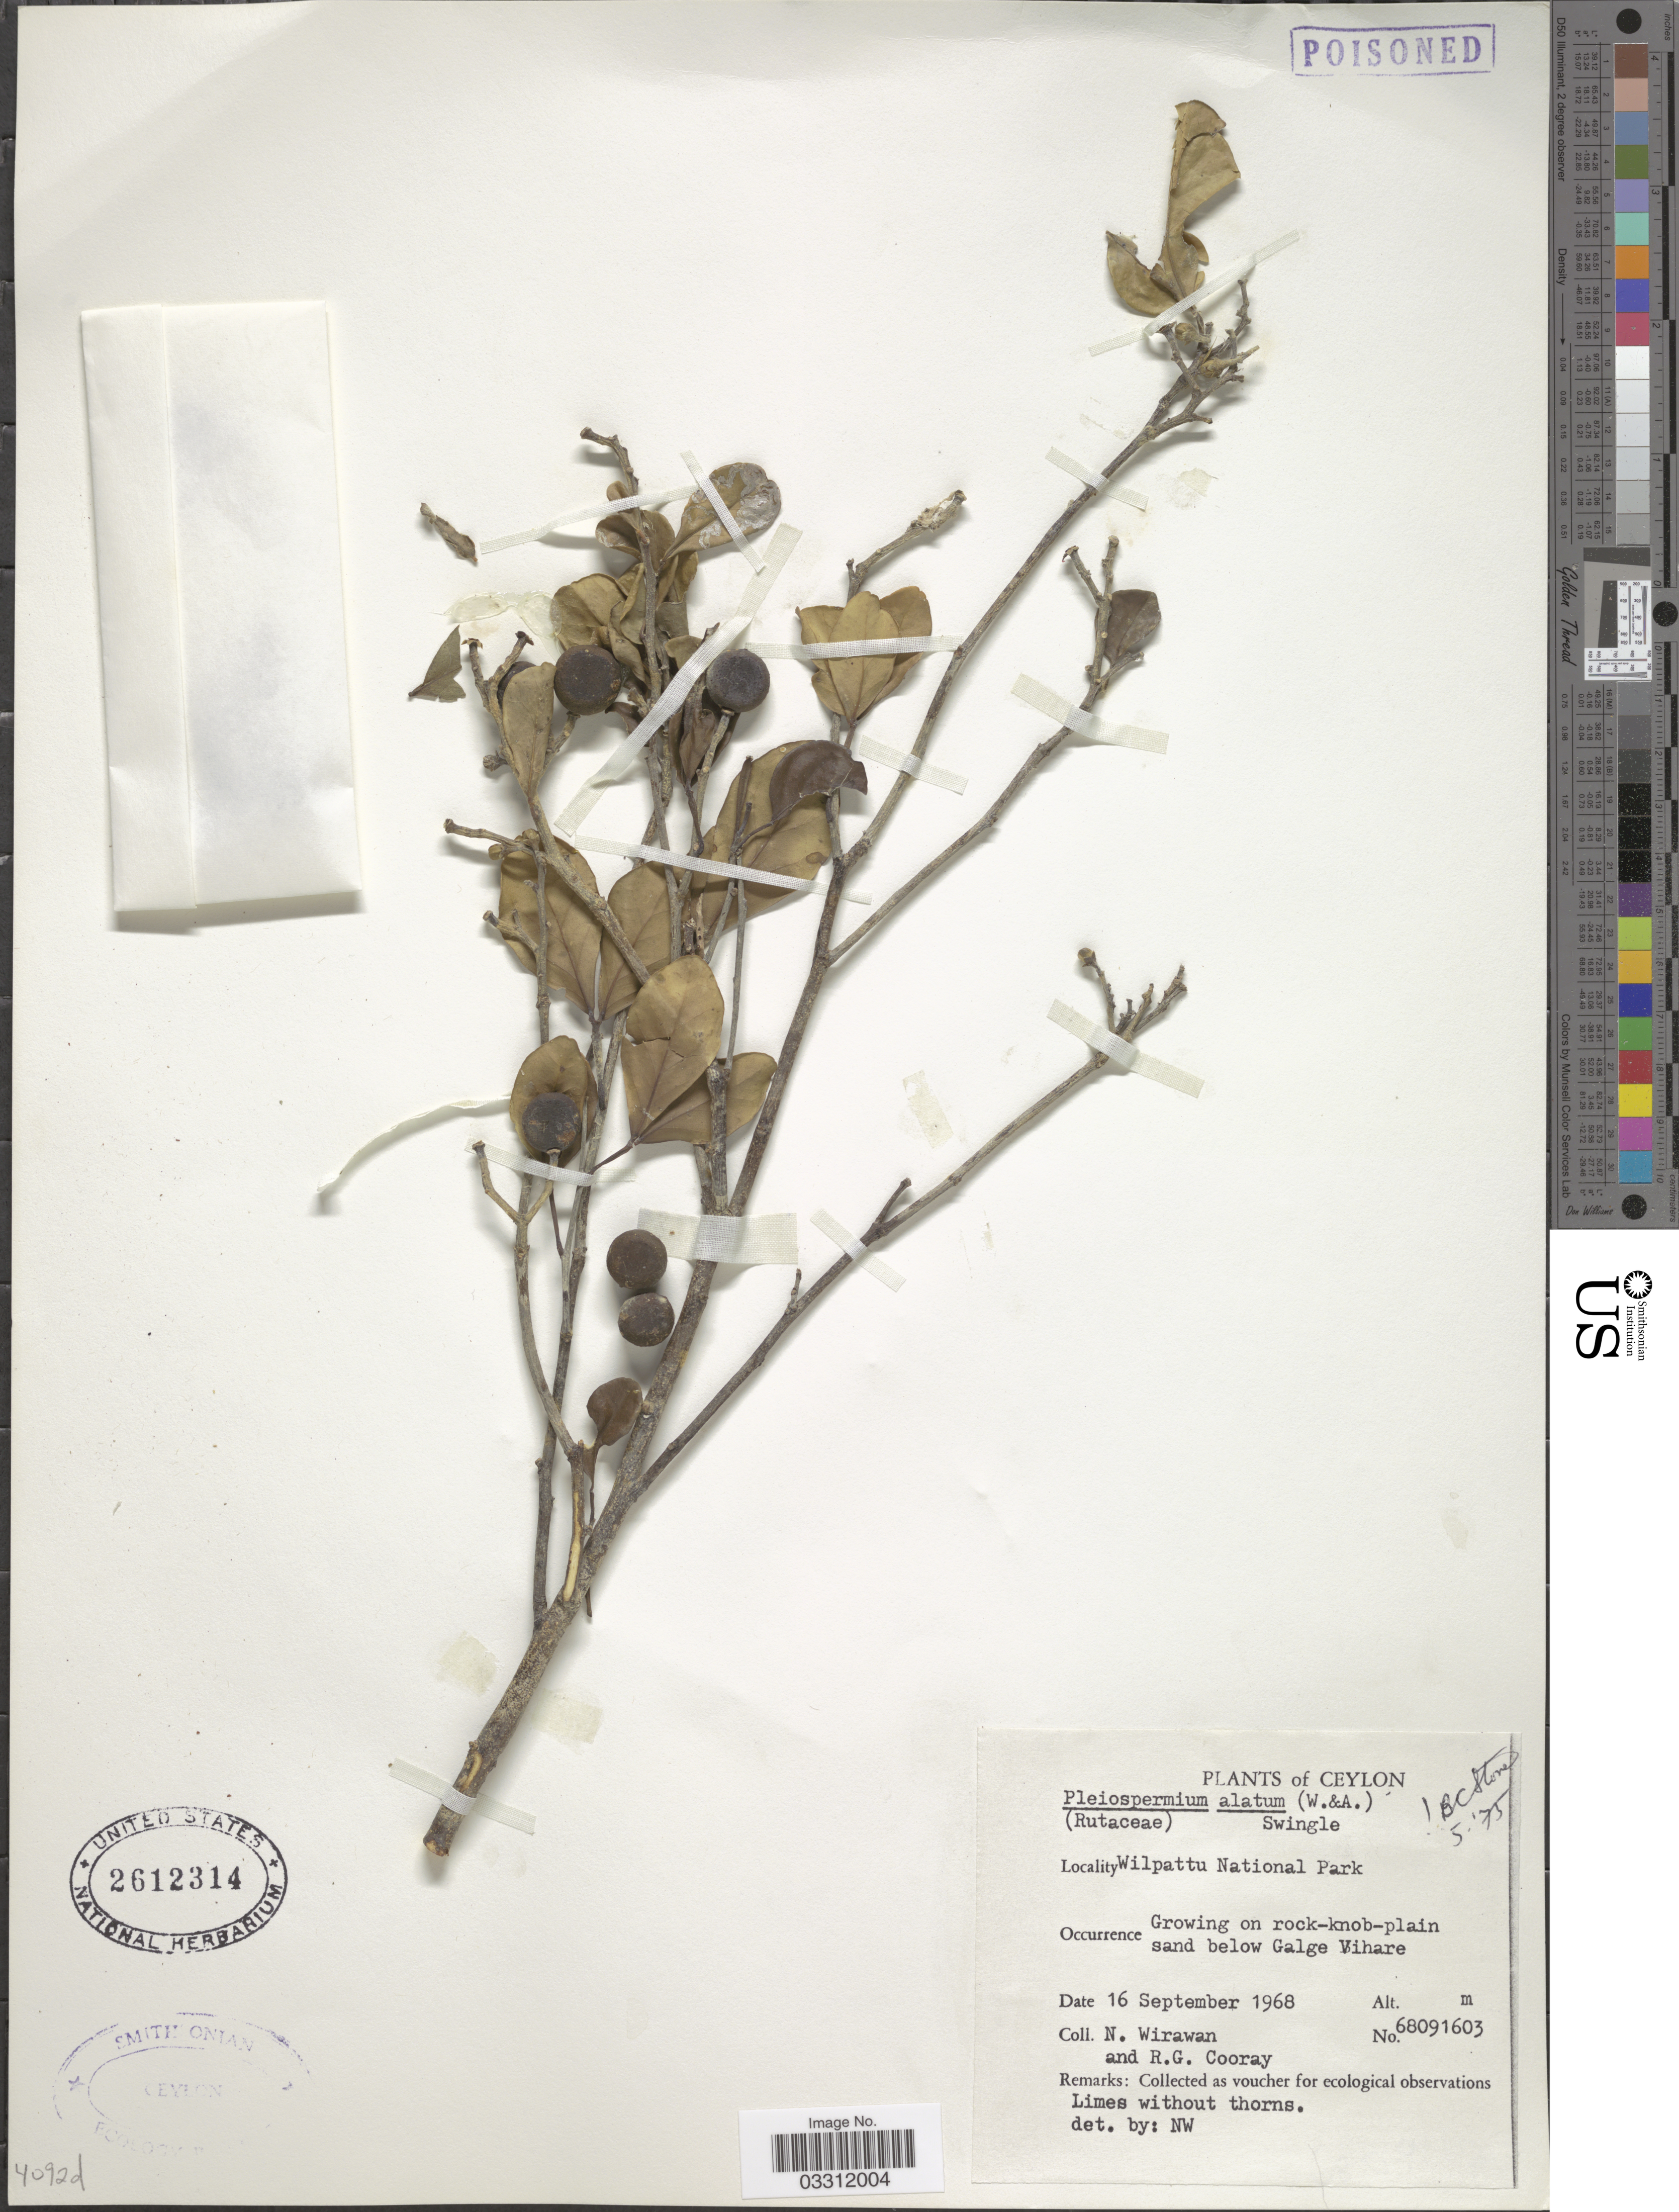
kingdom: Plantae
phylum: Tracheophyta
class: Magnoliopsida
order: Sapindales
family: Rutaceae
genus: Pleiospermium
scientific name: Pleiospermium alatum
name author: (Wight & Arn.) Swingle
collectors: N. Wirawan & R. Cooray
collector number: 68091603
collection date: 1968-09-16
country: Sri Lanka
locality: Ceylon, Wilpattu National Park. Growing on rock-knob-plain sand below Galge Vihare.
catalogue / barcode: US 2612314